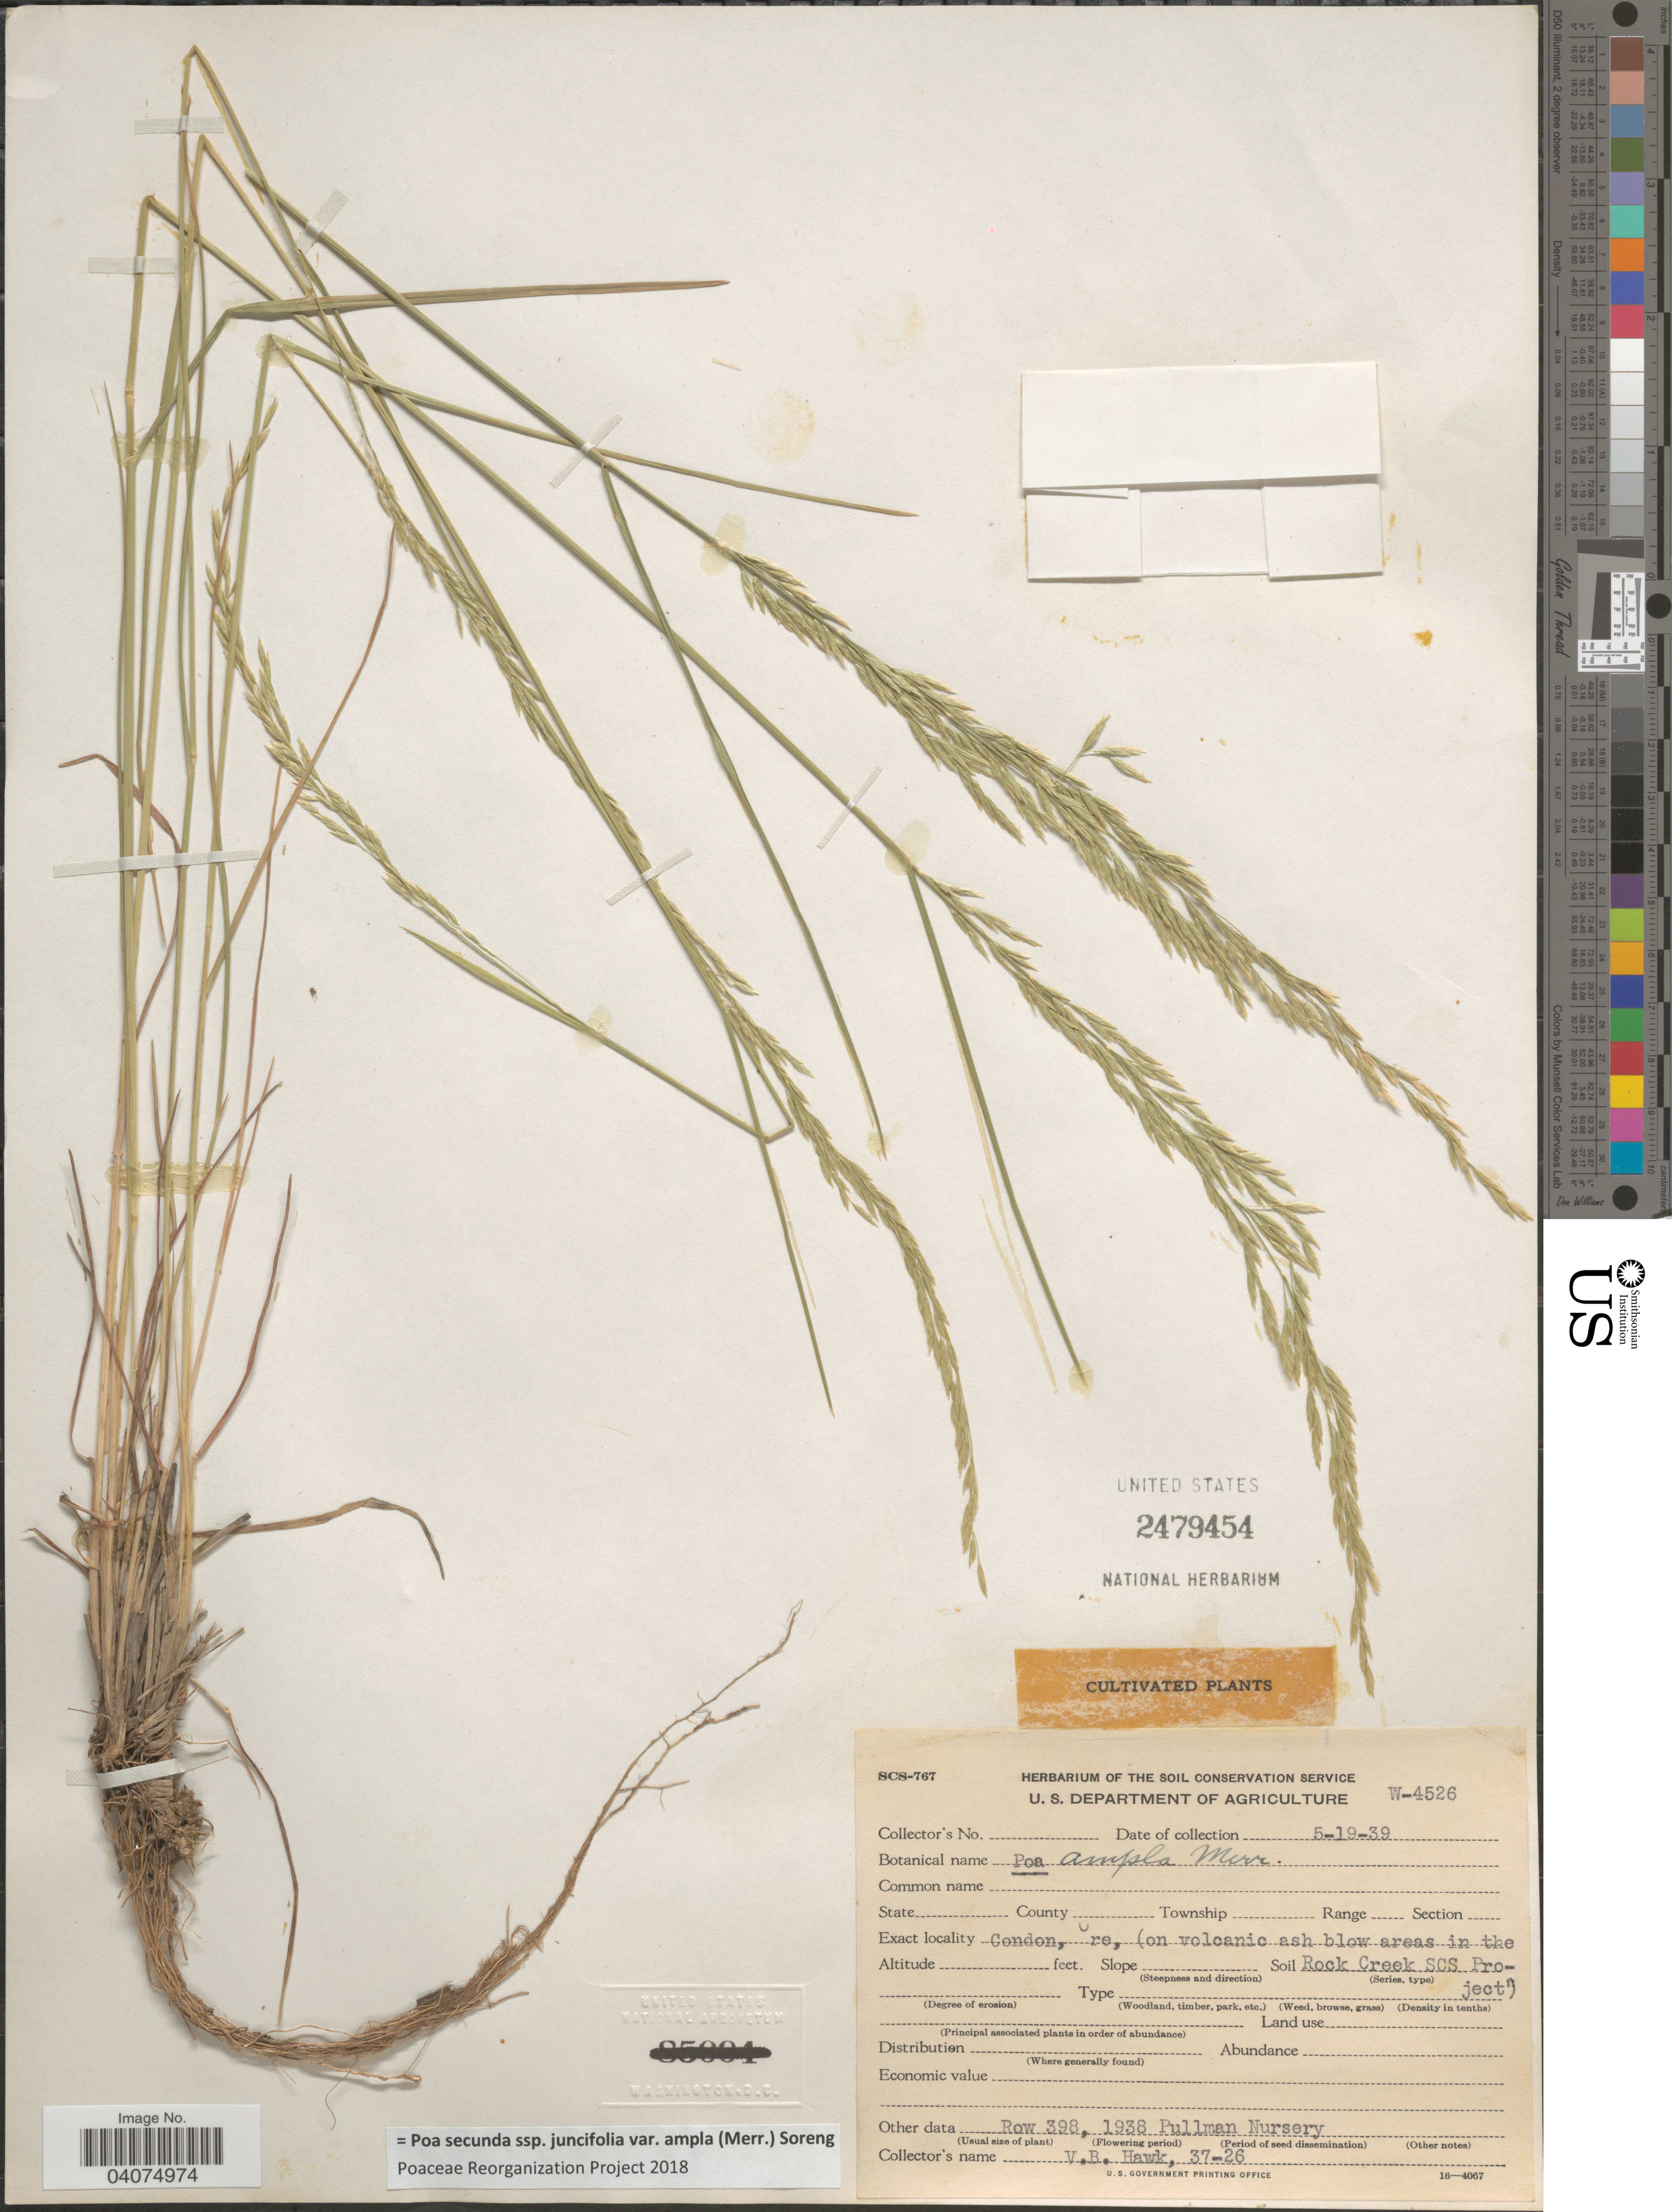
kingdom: Plantae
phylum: Tracheophyta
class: Liliopsida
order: Poales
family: Poaceae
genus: Poa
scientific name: Poa secunda subsp. juncifolia var. ampla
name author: (Merr.) Soreng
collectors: V. Hawk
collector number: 37-26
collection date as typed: Transcribed d/m/y: 19/5/39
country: United States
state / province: Washington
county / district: Whitman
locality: Row 398, 1938 Pullman Nursery.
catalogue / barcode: US 2479454